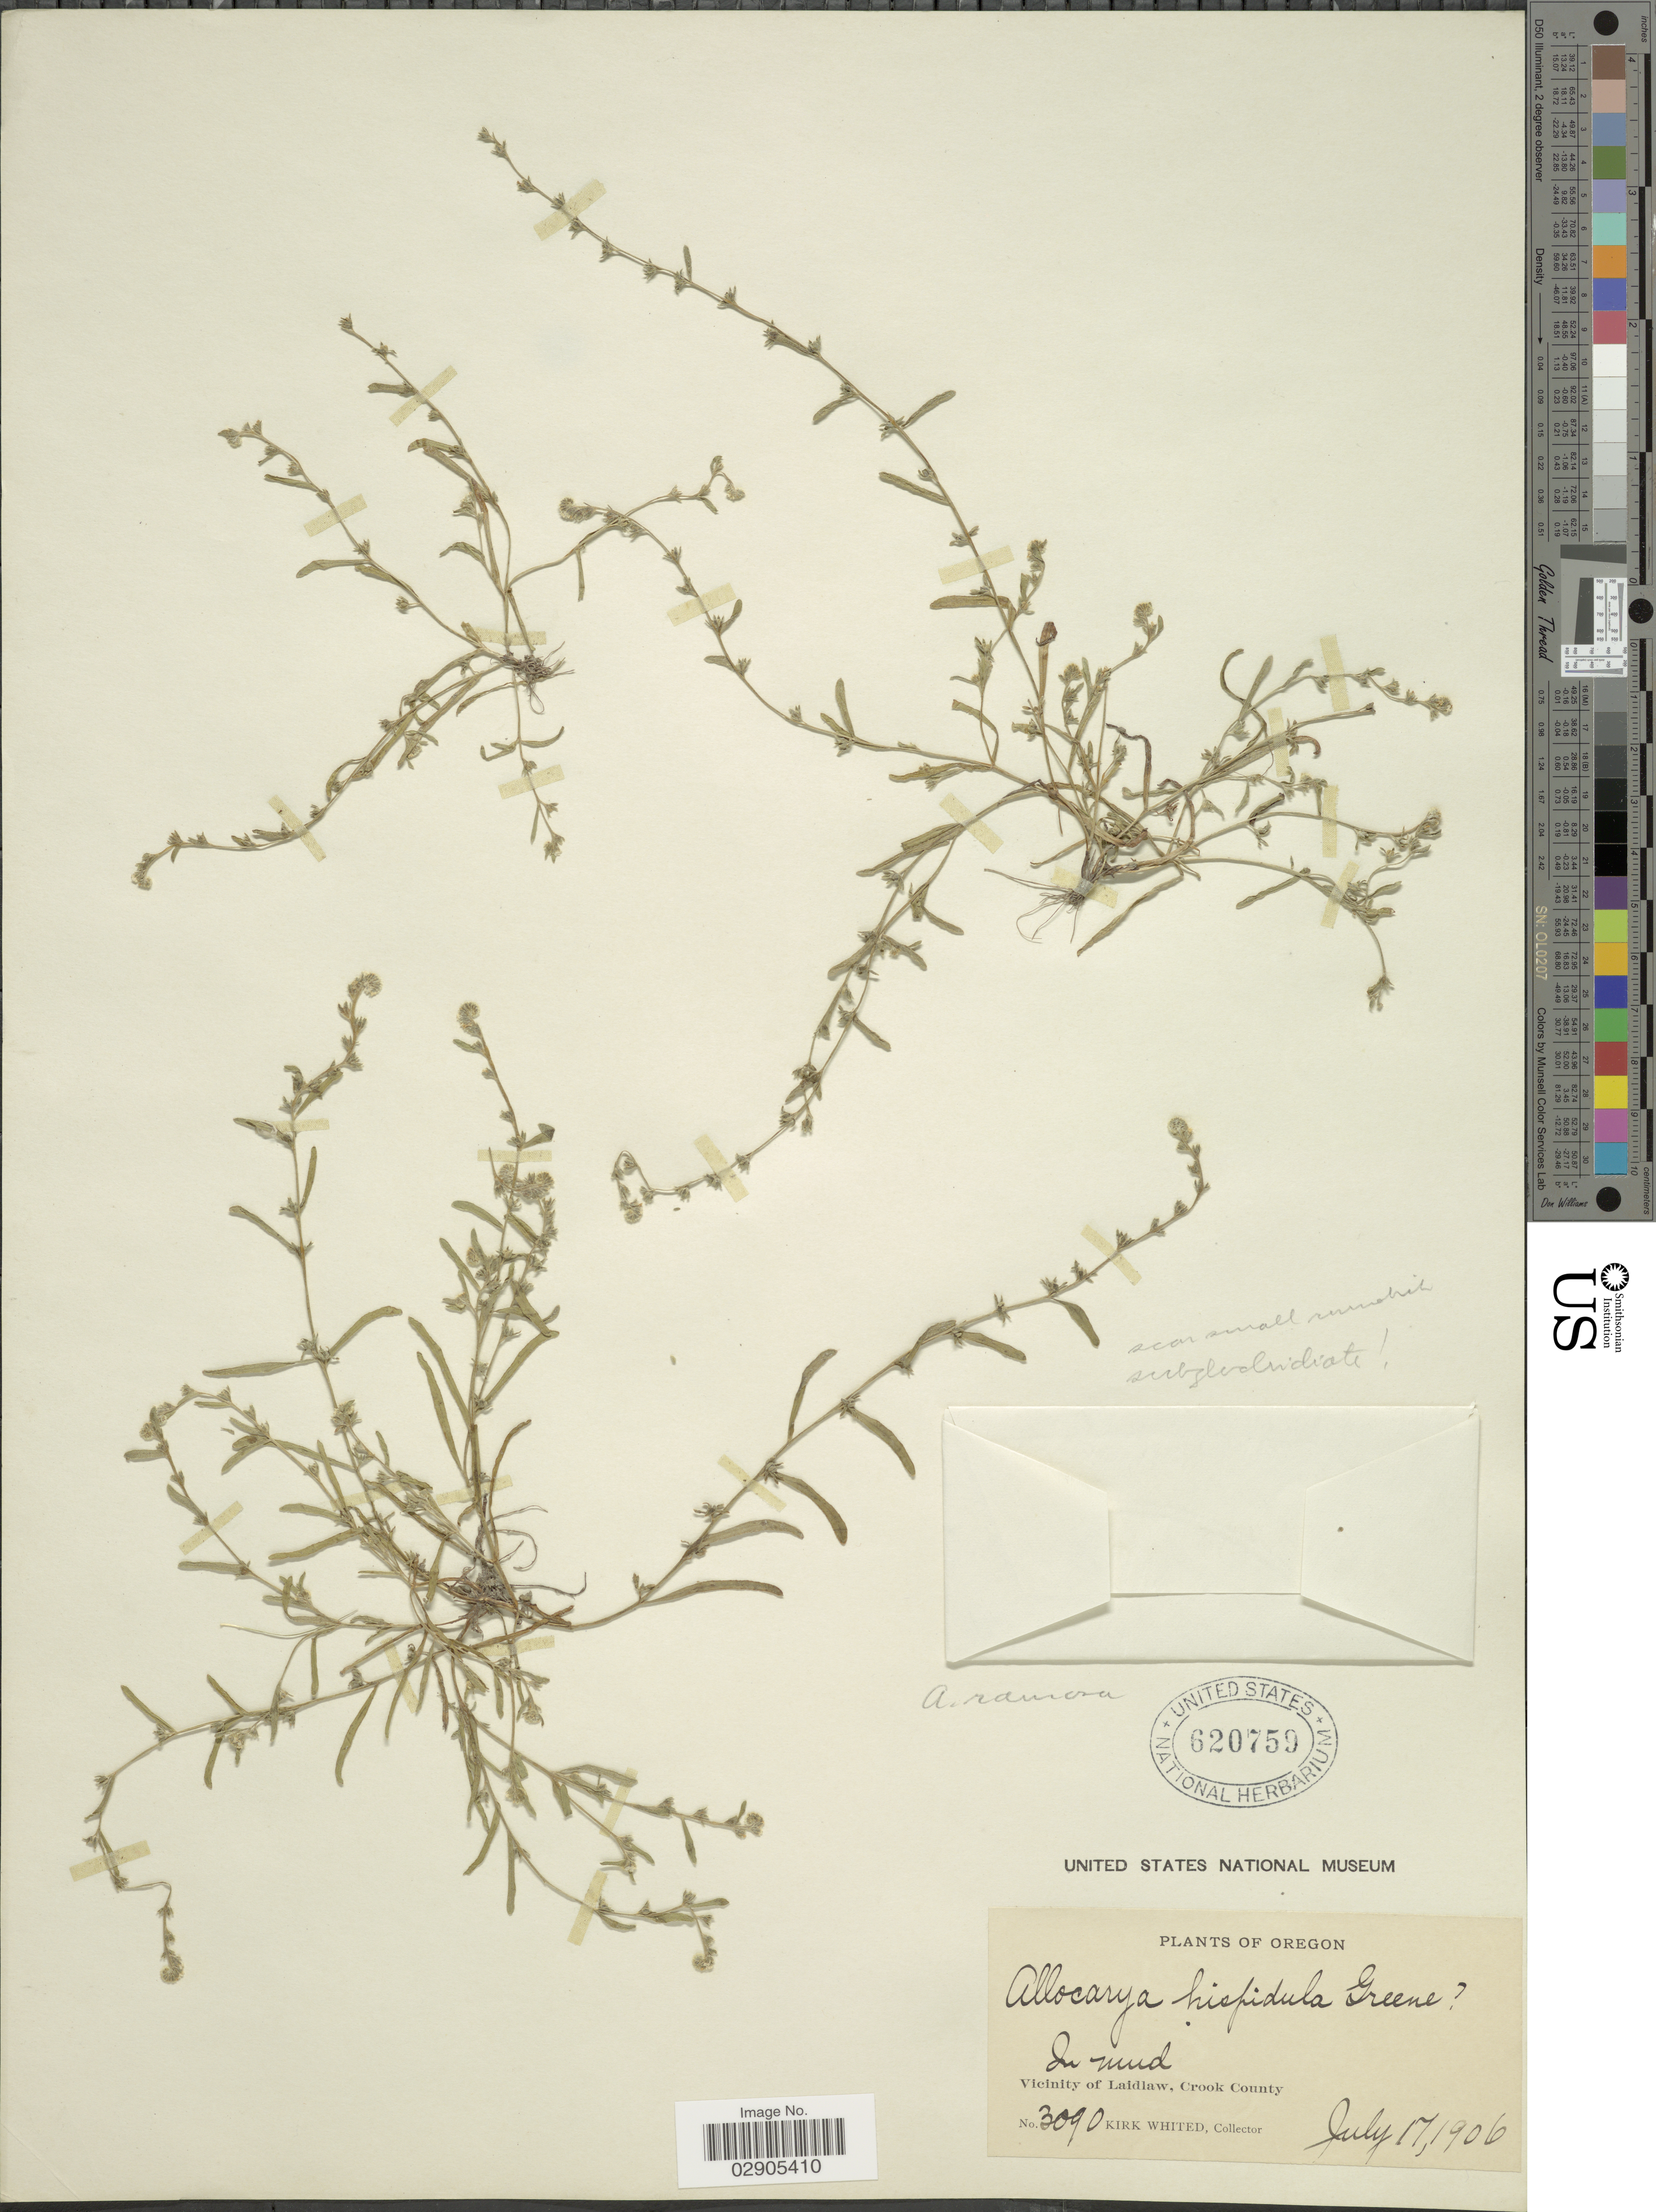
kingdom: Plantae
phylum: Tracheophyta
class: Magnoliopsida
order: Boraginales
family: Boraginaceae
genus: Allocarya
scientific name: Allocarya ramosa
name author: Piper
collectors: K. Whited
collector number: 3090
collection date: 1906-07-17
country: United States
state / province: Oregon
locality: In mud. Vicinity of Laidlaw, Crook County.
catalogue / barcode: US 620759